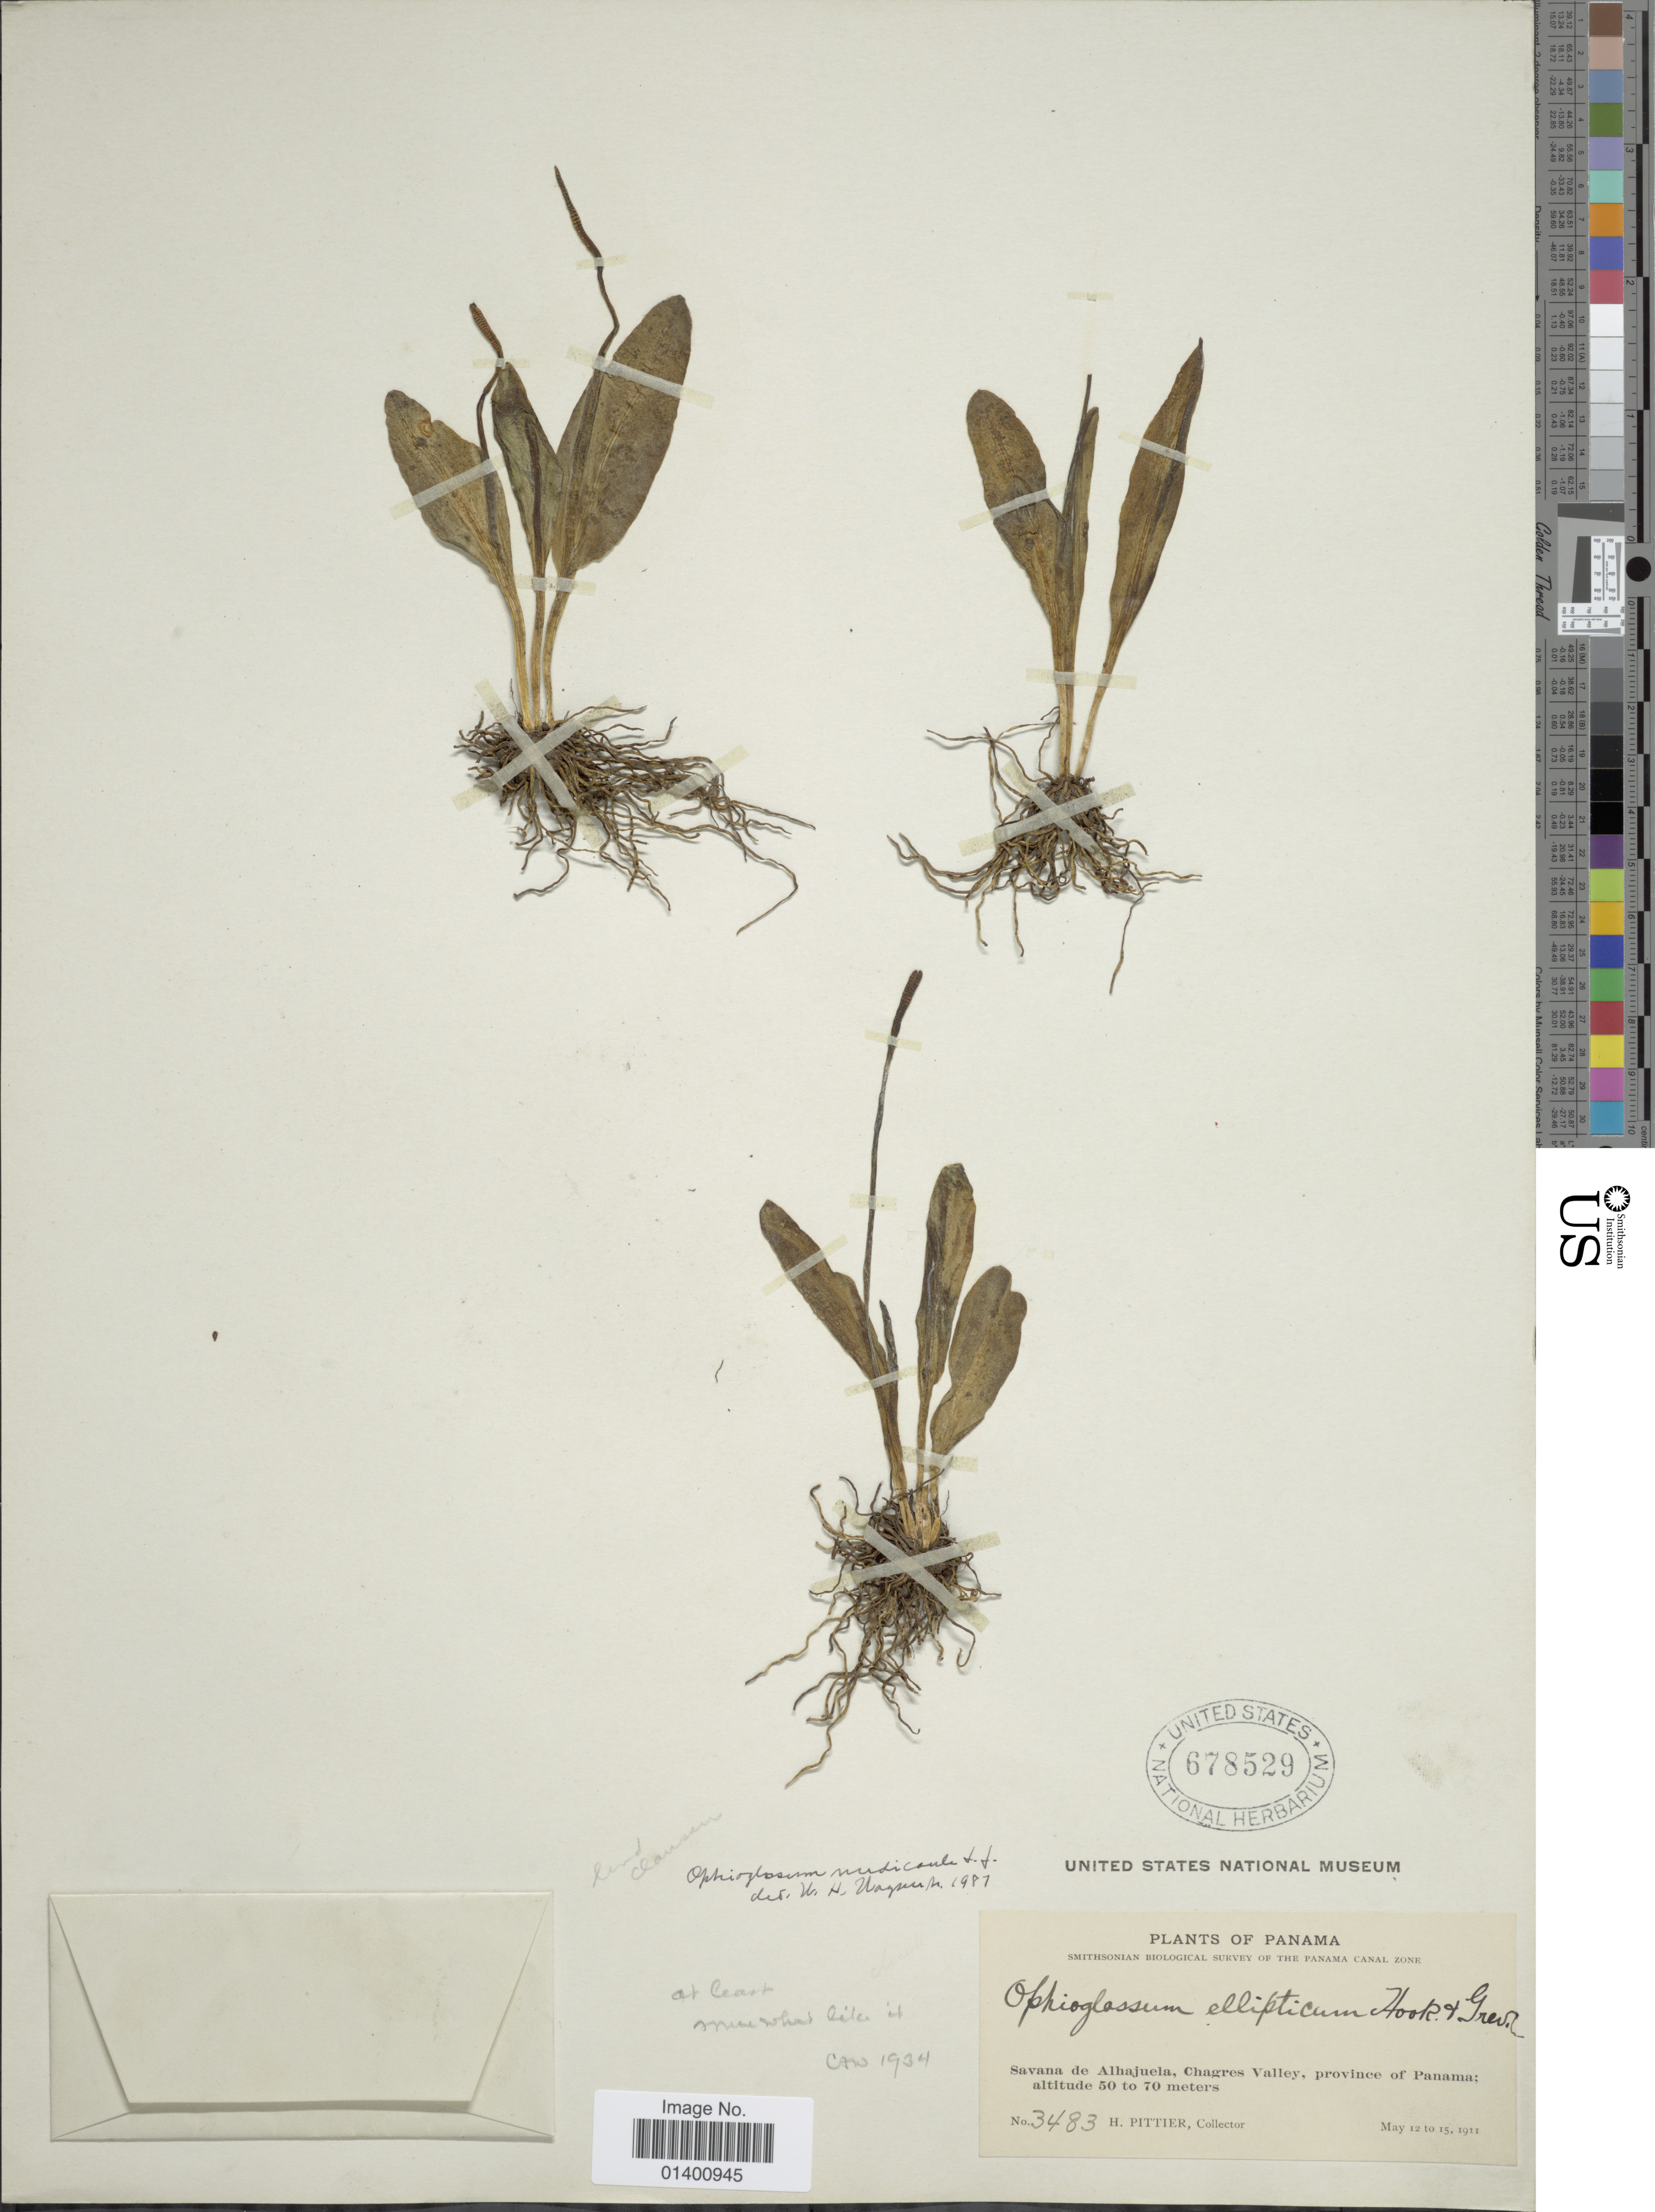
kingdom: Plantae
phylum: Tracheophyta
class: Polypodiopsida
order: Ophioglossales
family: Ophioglossaceae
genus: Ophioglossum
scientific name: Ophioglossum nudicaule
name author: L. f.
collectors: H. F. Pittier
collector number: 3483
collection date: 1911-05-12/1911-05-15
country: Panama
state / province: Panamá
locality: Savana de Alhajuela, Chagres Valley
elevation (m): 50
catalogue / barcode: US 678529